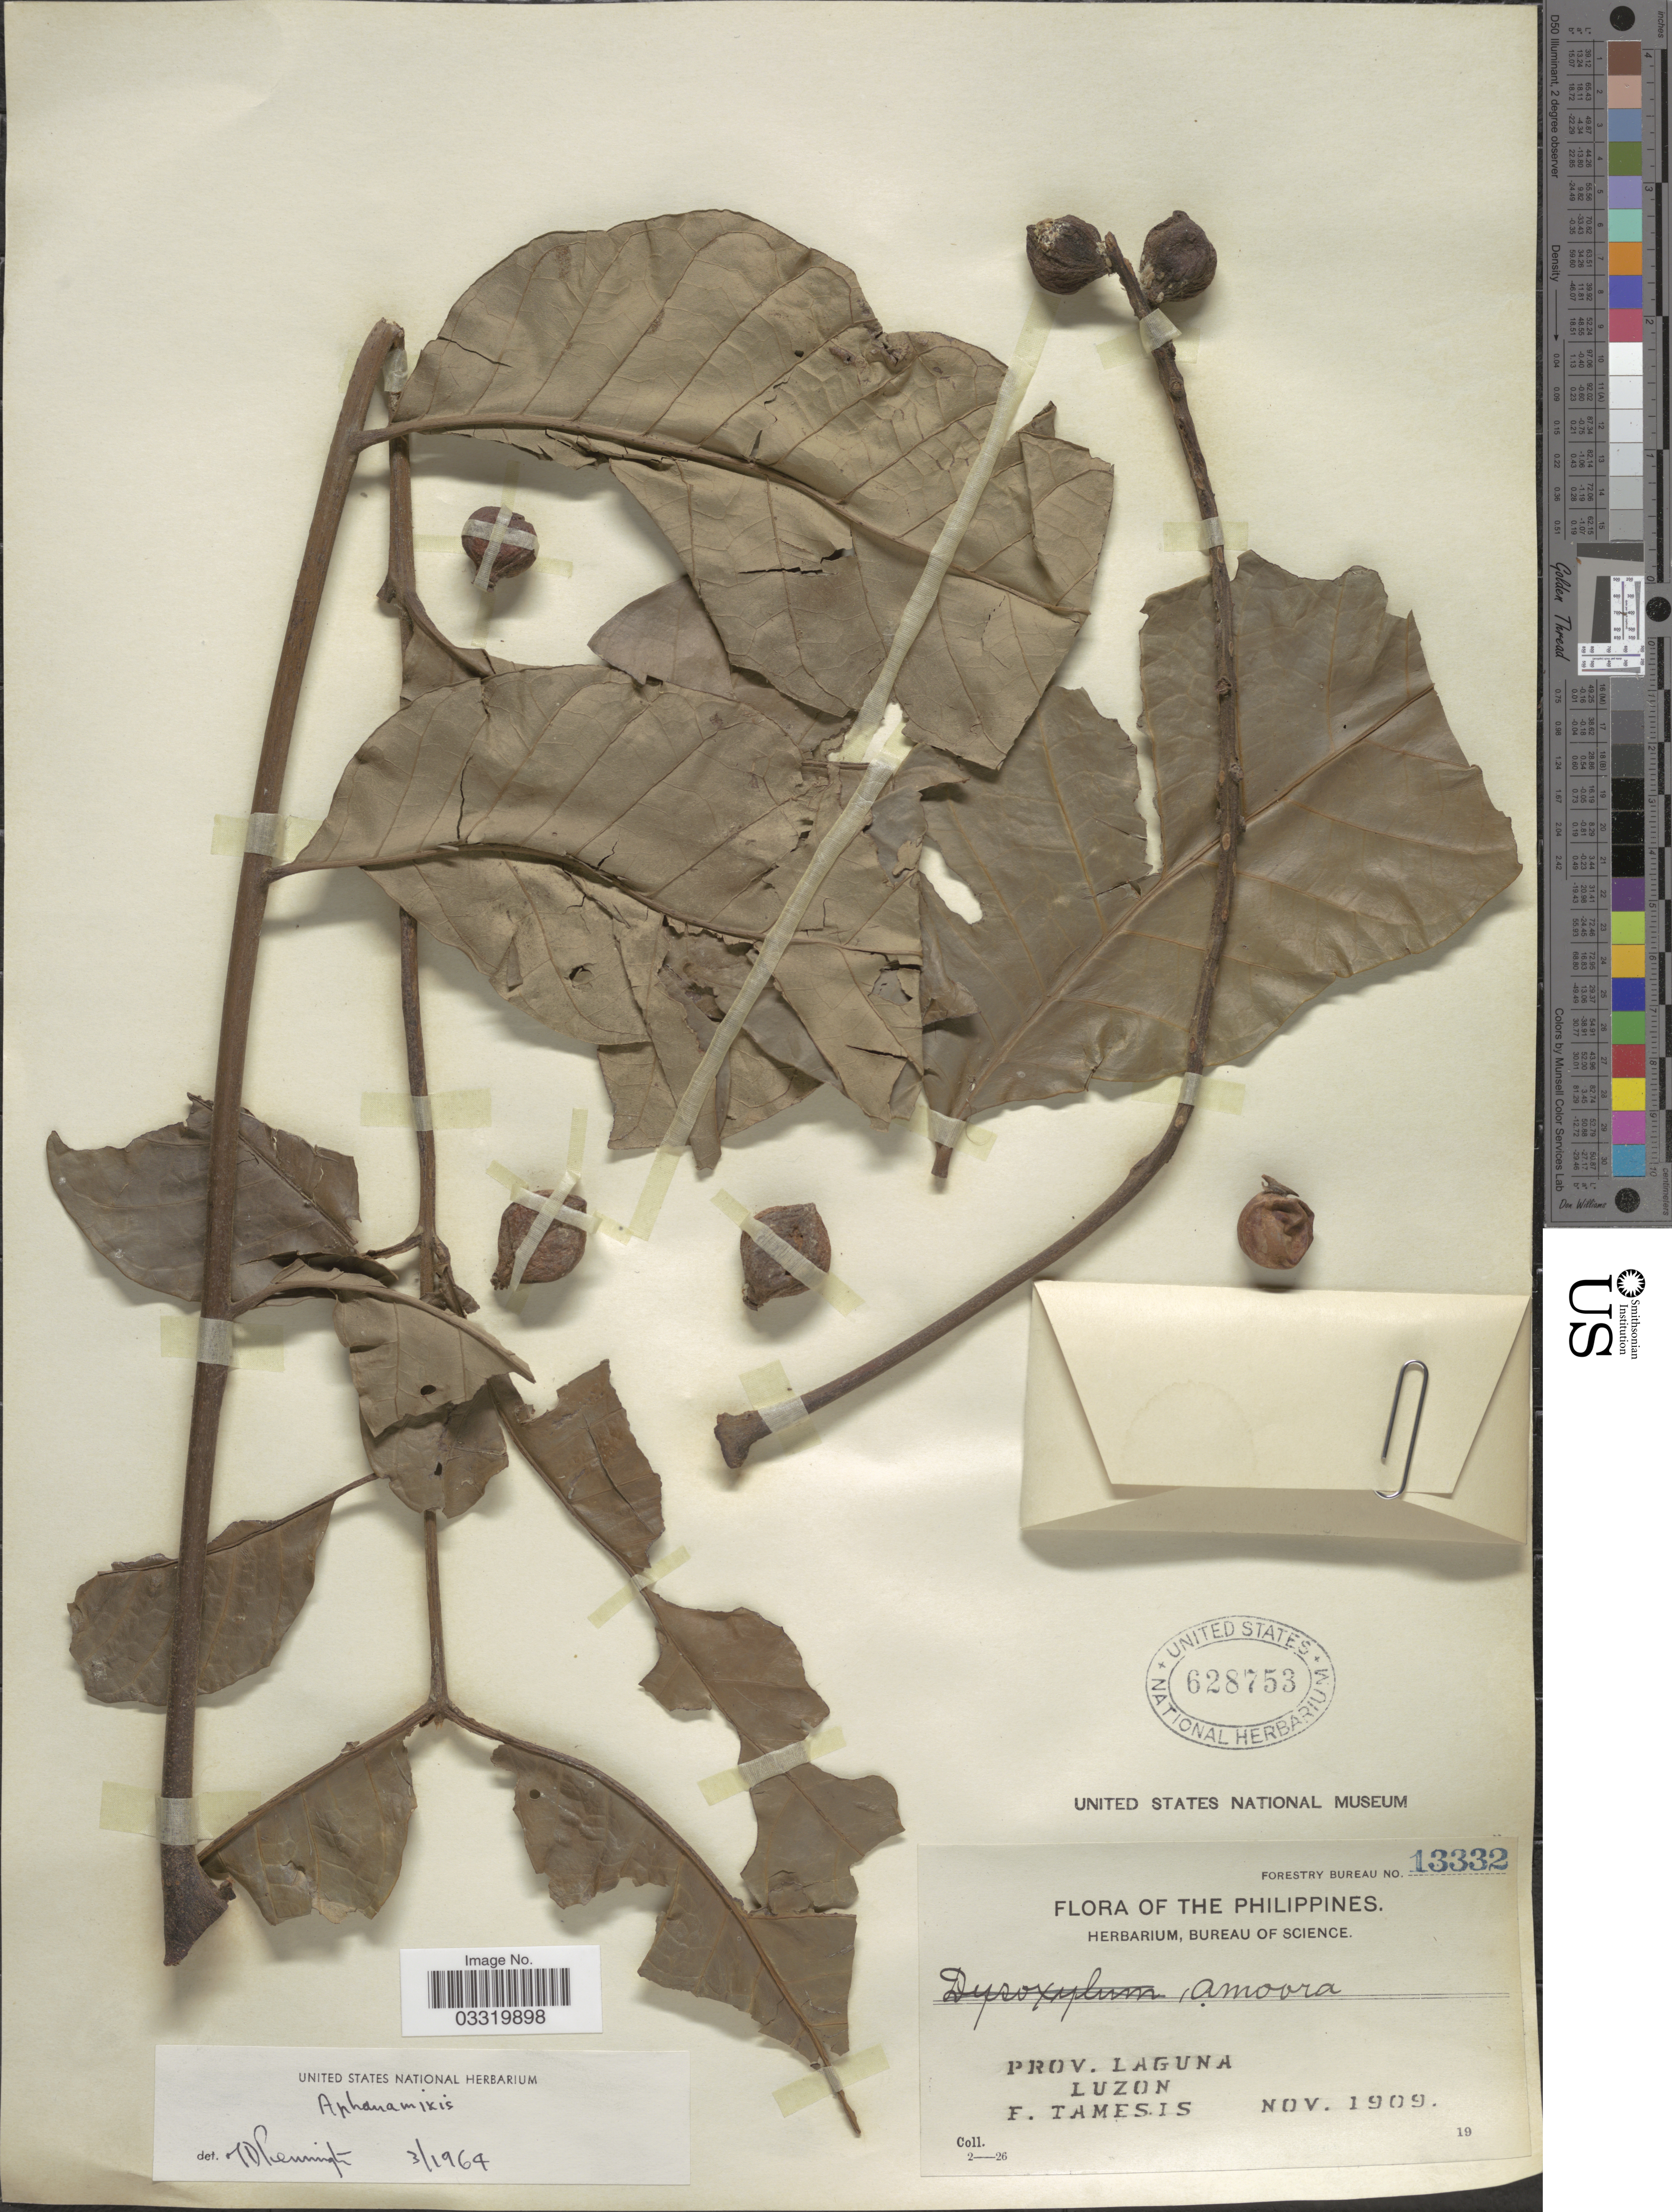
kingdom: Plantae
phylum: Tracheophyta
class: Magnoliopsida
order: Sapindales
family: Meliaceae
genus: Aphanamixis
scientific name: Aphanamixis polystachya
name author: (Wall.) R. Parker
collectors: F. Tamesis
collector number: Forestry Bureau 13332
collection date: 1909-11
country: Philippines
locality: Prov. Laguna, Luzon.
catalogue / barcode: US 628753